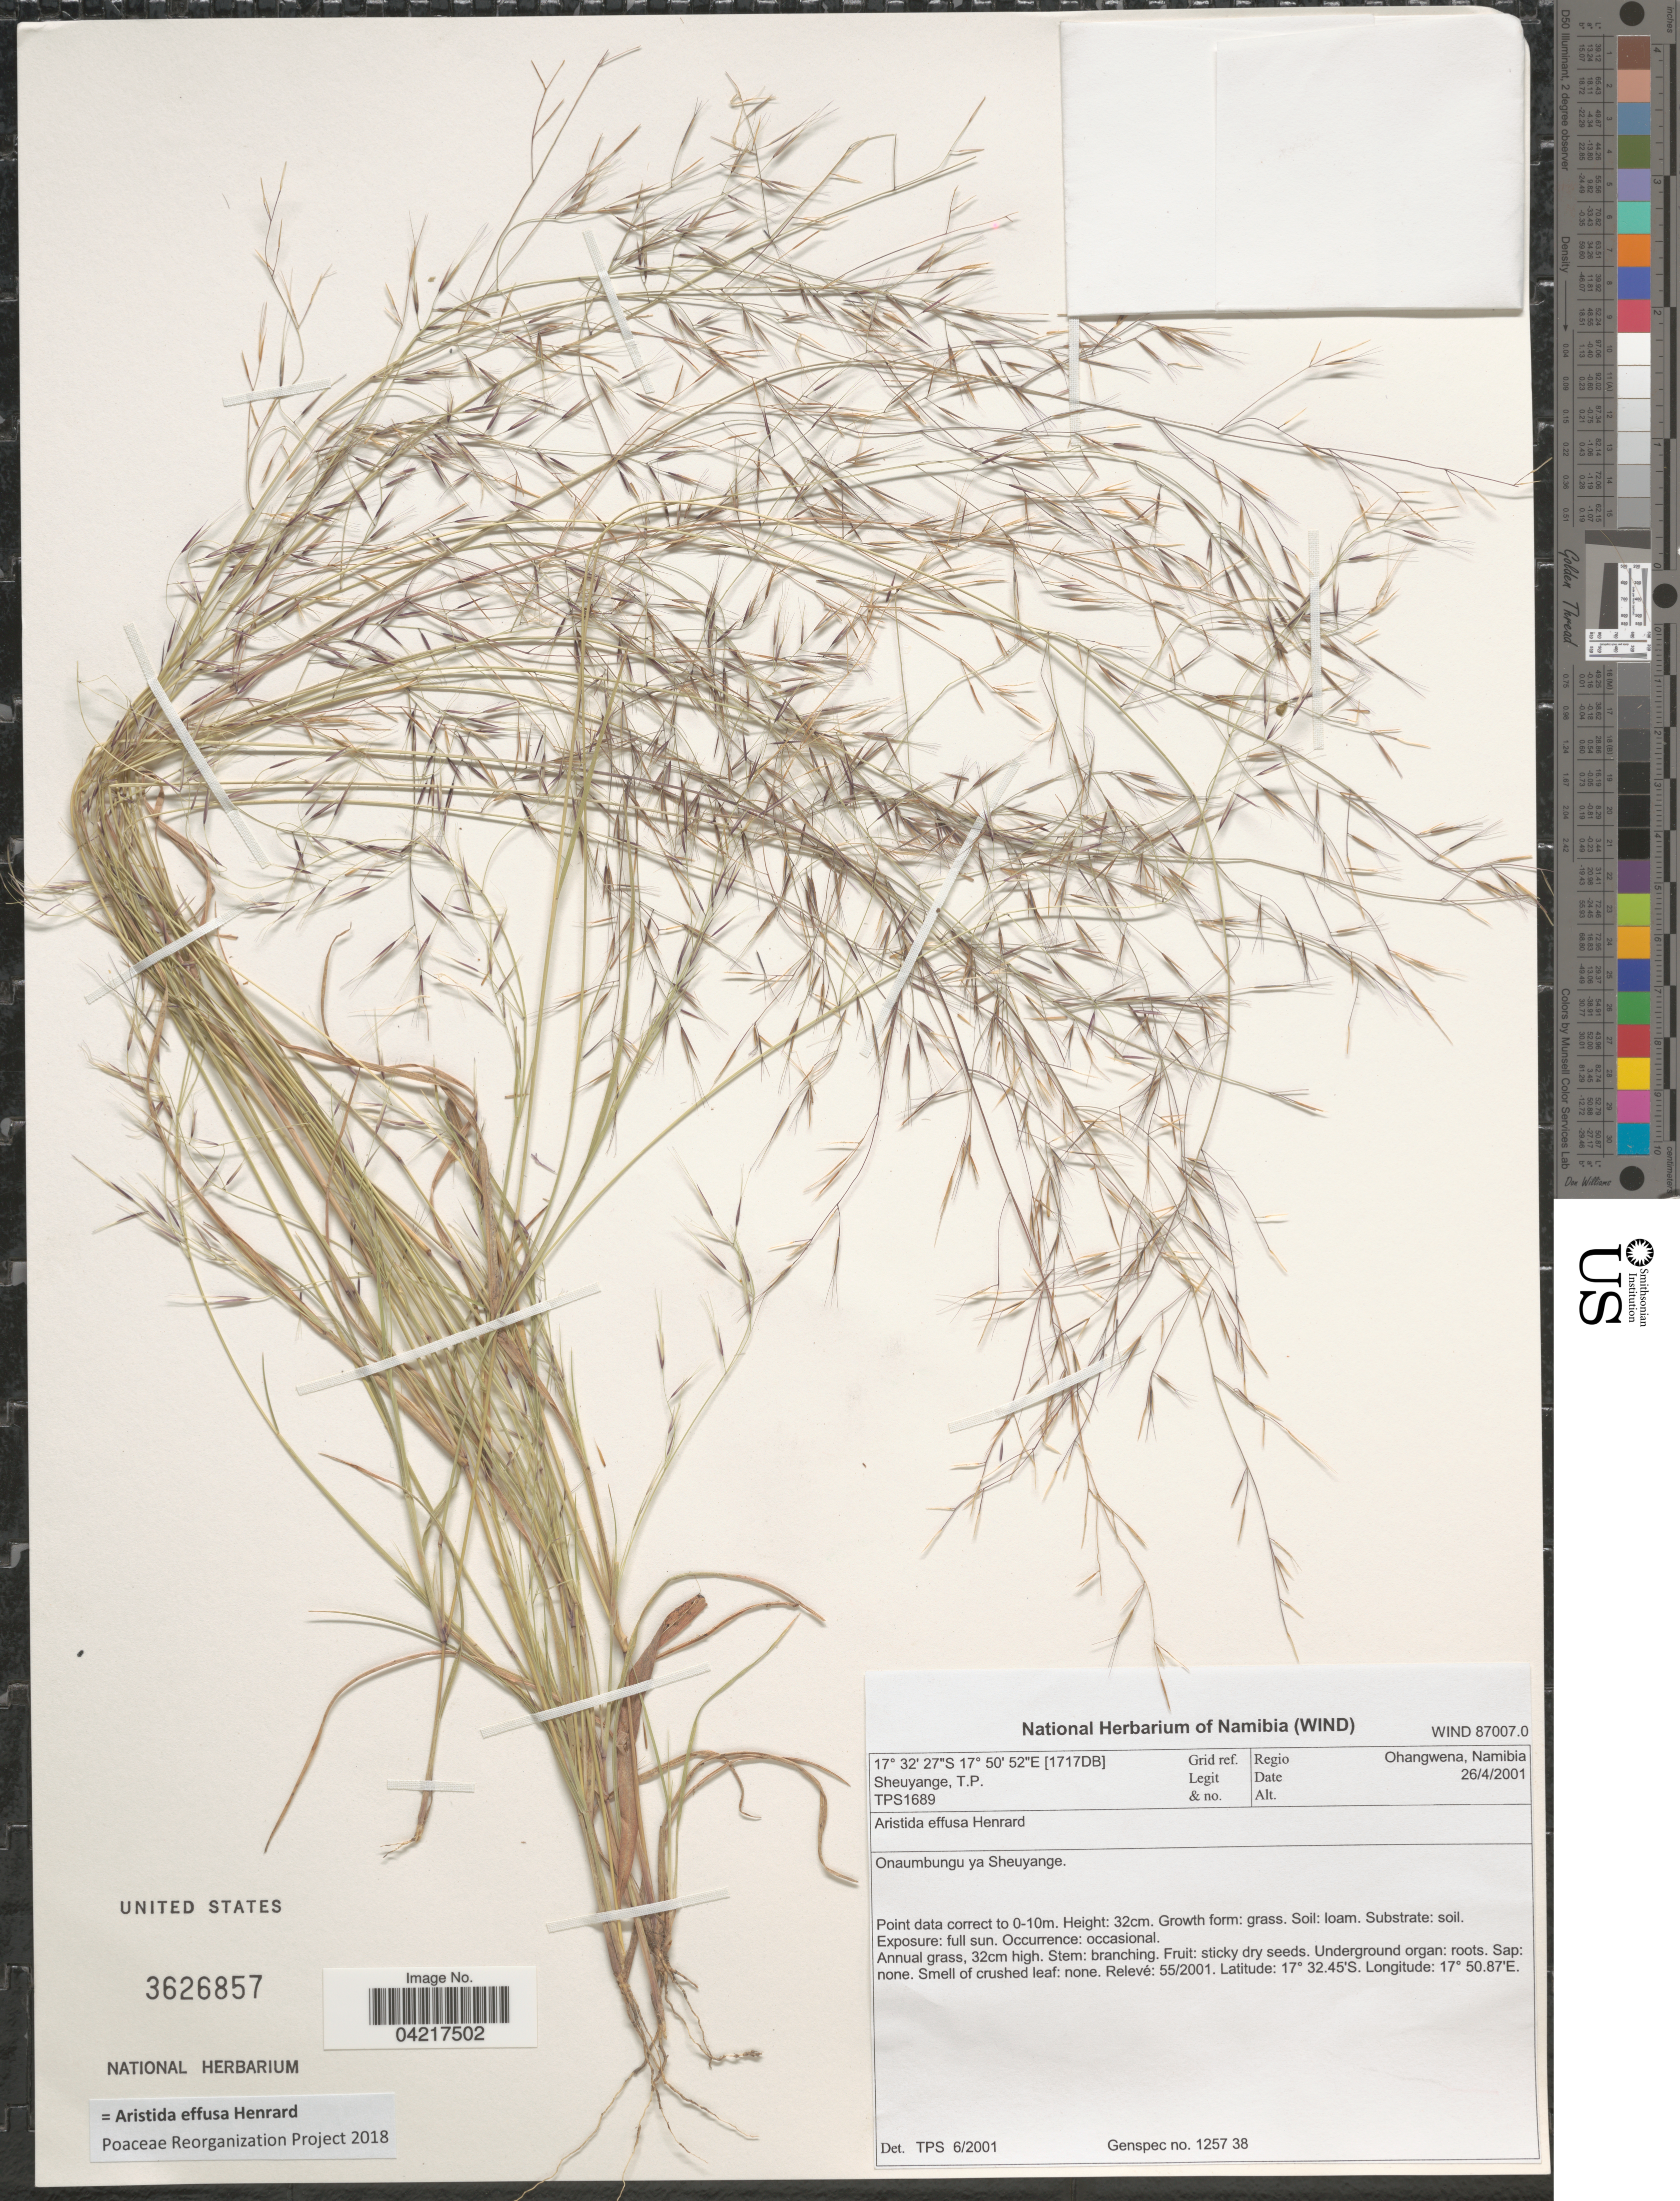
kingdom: Plantae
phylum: Tracheophyta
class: Liliopsida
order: Poales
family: Poaceae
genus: Aristida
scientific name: Aristida effusa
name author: Henr.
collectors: T. Sheuyange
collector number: TPS1689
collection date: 2001-04-26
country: Namibia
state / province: Ohangwena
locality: Regio Ohangwena. Onaumbungu ya Sheuyange. Relevé: 55/2001. 1717DB Grid ref.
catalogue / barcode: US 3626857